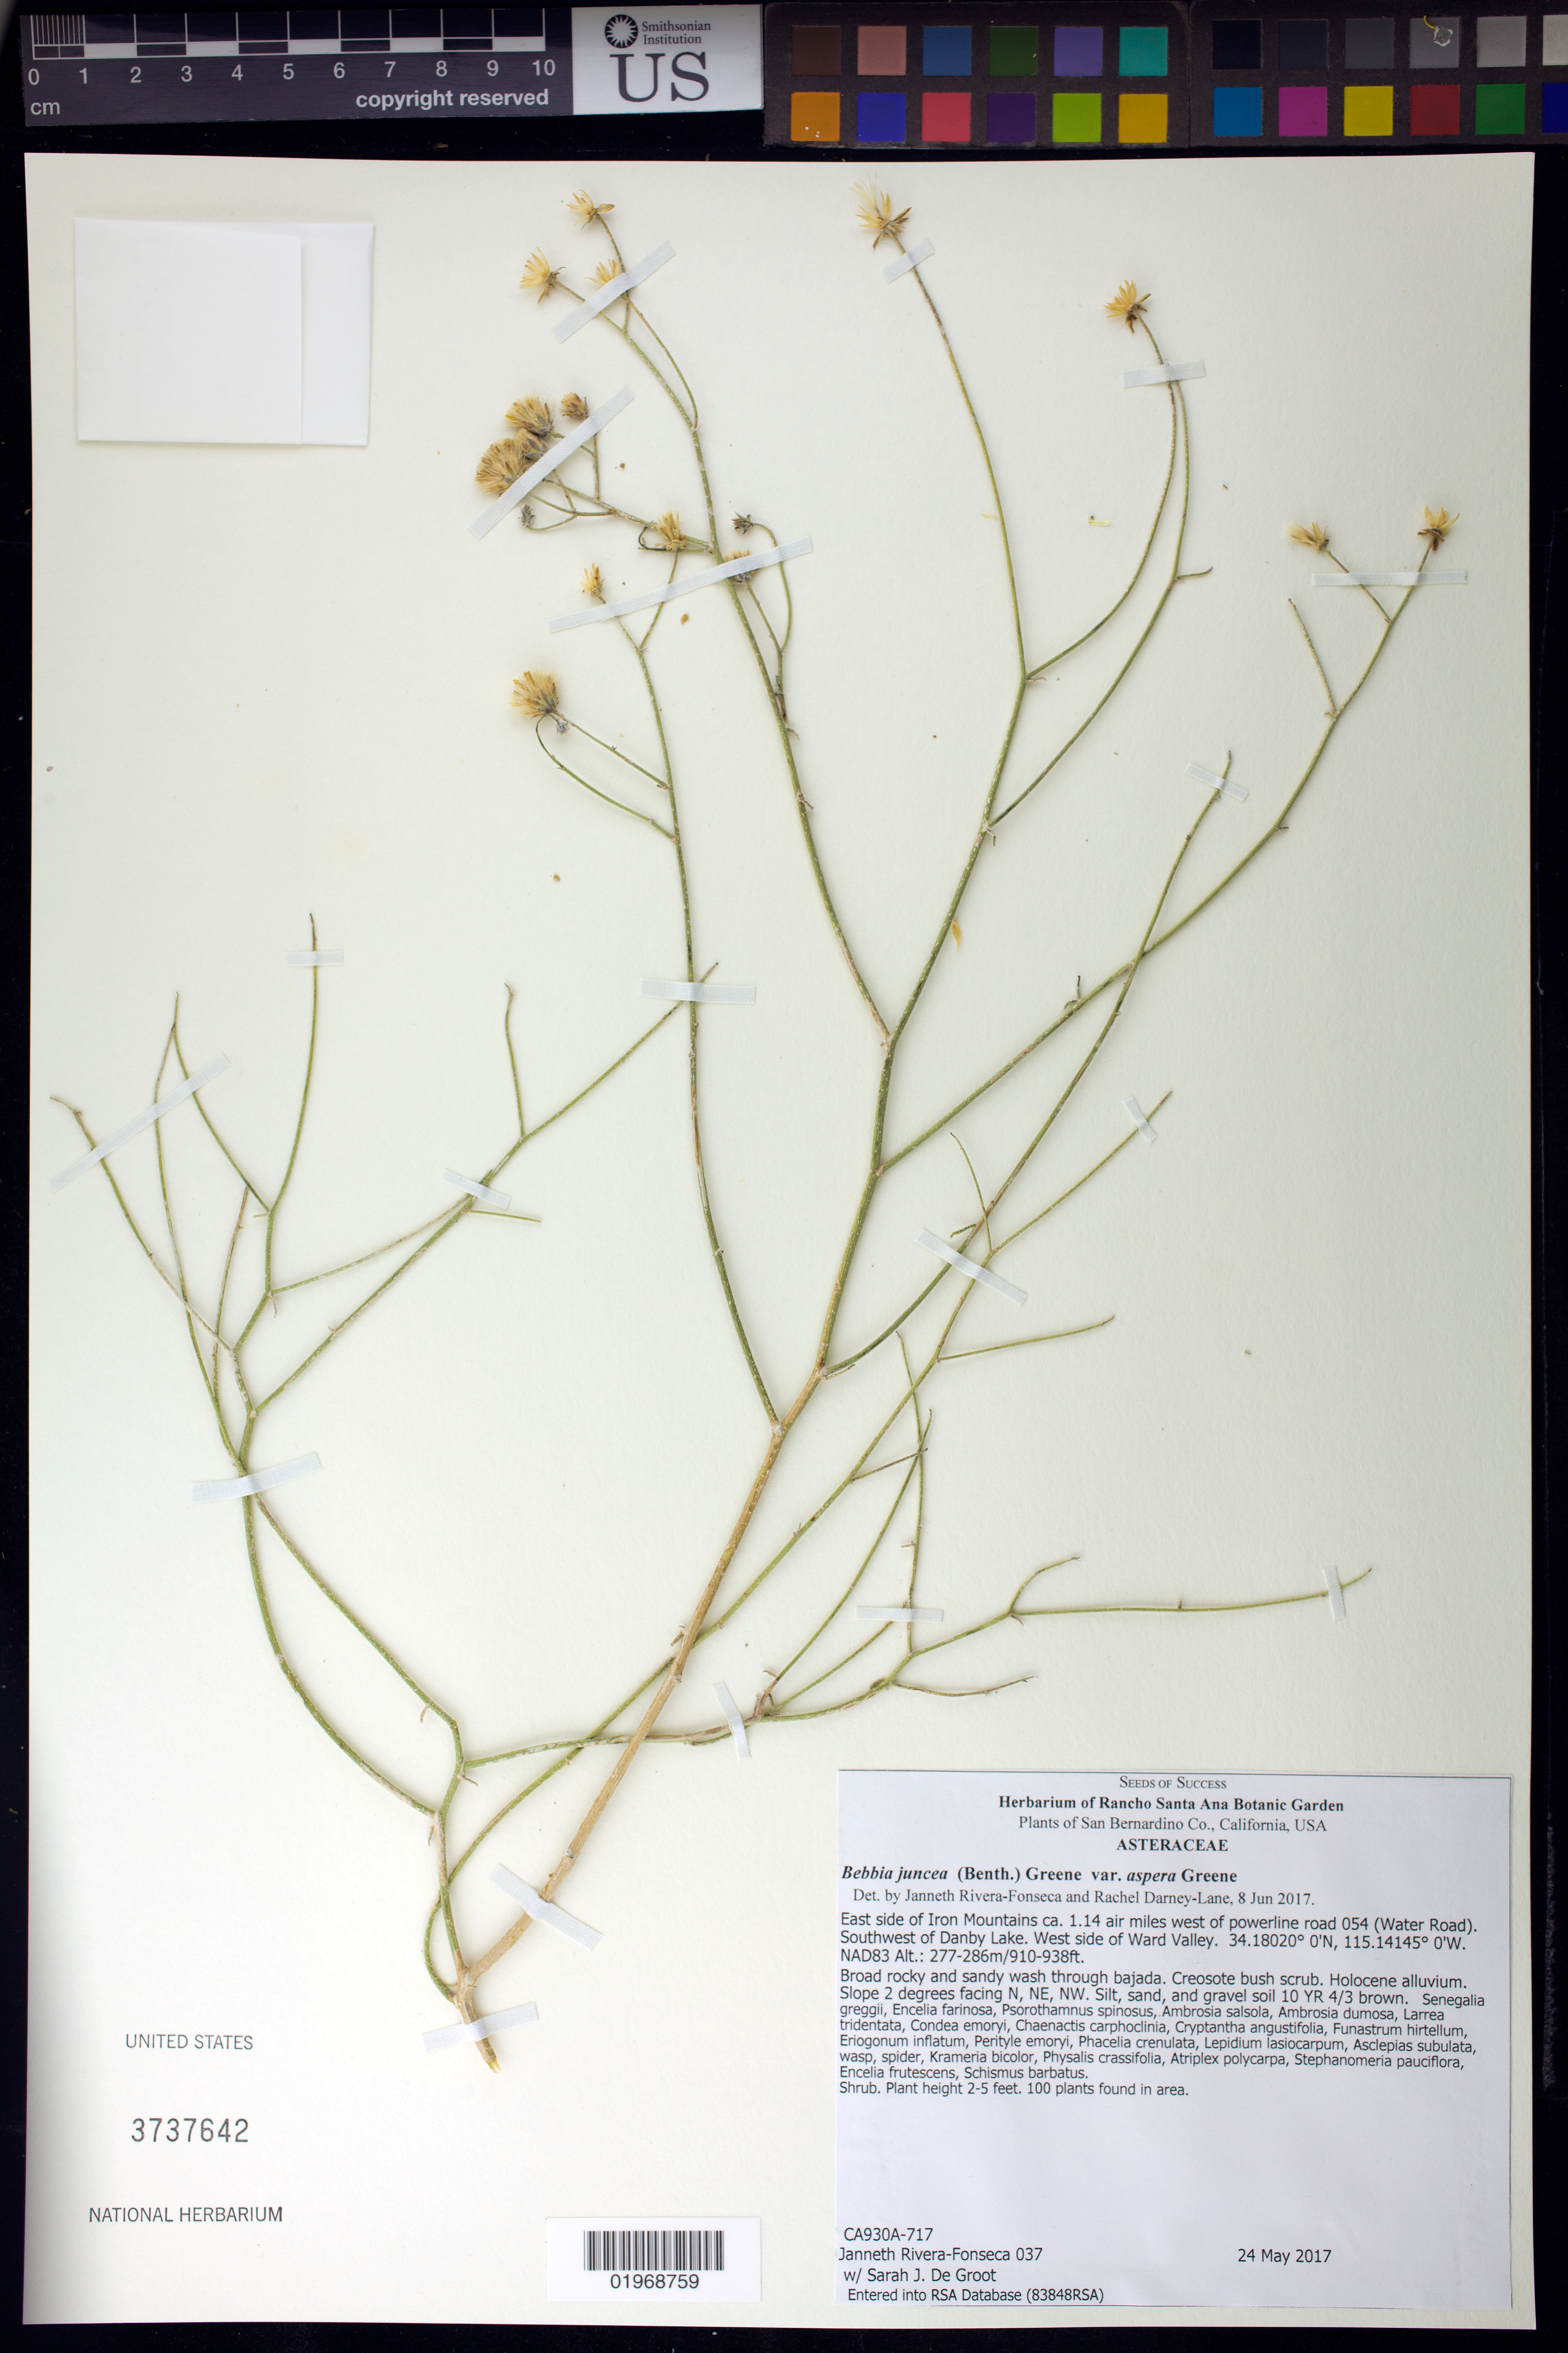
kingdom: Plantae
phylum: Tracheophyta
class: Magnoliopsida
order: Asterales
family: Asteraceae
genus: Bebbia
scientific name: Bebbia juncea var. aspera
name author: Greene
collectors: J. Rivera-Fonseca & S. De Groot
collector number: CA930A-717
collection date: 2017-05-24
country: United States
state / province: California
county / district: San Bernardino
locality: E side of Iron Mts, SW of Danby Lake, W side of Ward Valley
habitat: Broad rocky and sandy washthrough bajada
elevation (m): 277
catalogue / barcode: US 3737642